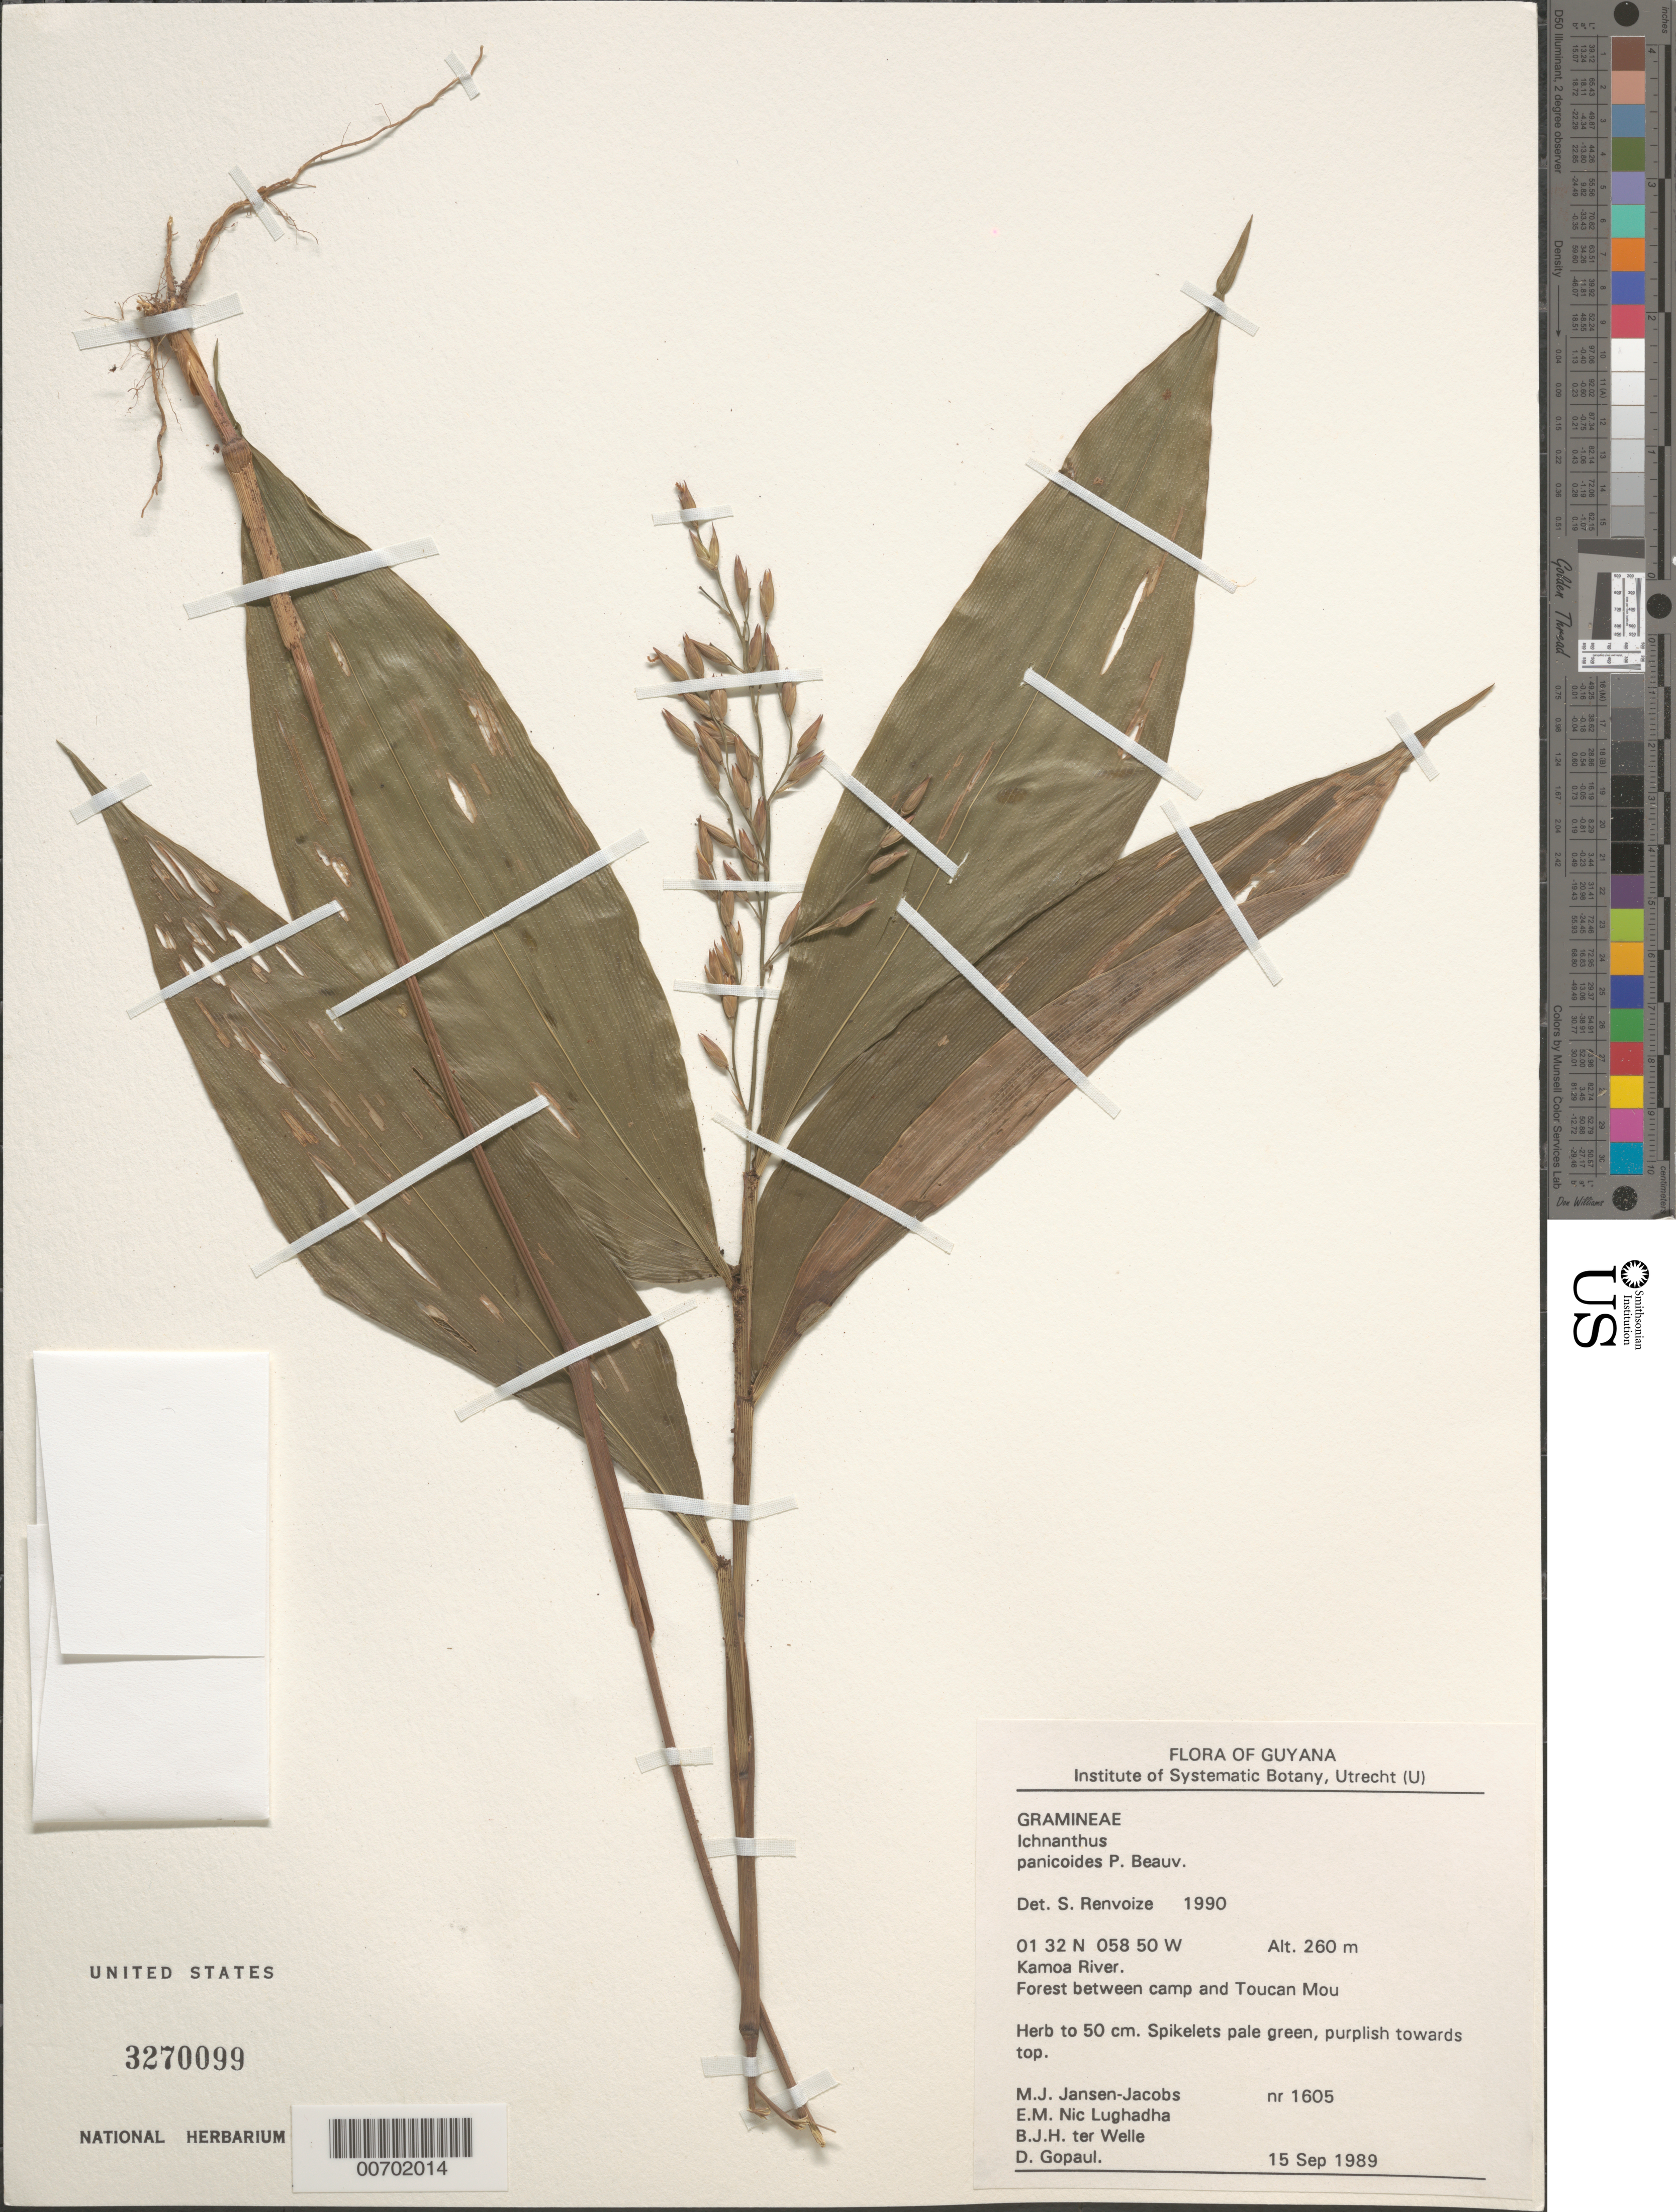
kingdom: Plantae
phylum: Tracheophyta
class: Liliopsida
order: Poales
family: Poaceae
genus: Ichnanthus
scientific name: Ichnanthus panicoides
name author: P. Beauv.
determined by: Renvoize, S. A.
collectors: M. J. Jansen-Jacobs, E. Nic Lughadha, B. Welle & D. Gopaul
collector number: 1605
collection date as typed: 15-Sep-89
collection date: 1989-09-15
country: Guyana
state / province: U. Takutu-U. Essequibo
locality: Toucan Mountain, Kamoa River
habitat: Forest betw. camp and Toucan Mt.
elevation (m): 260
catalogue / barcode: US 3270099